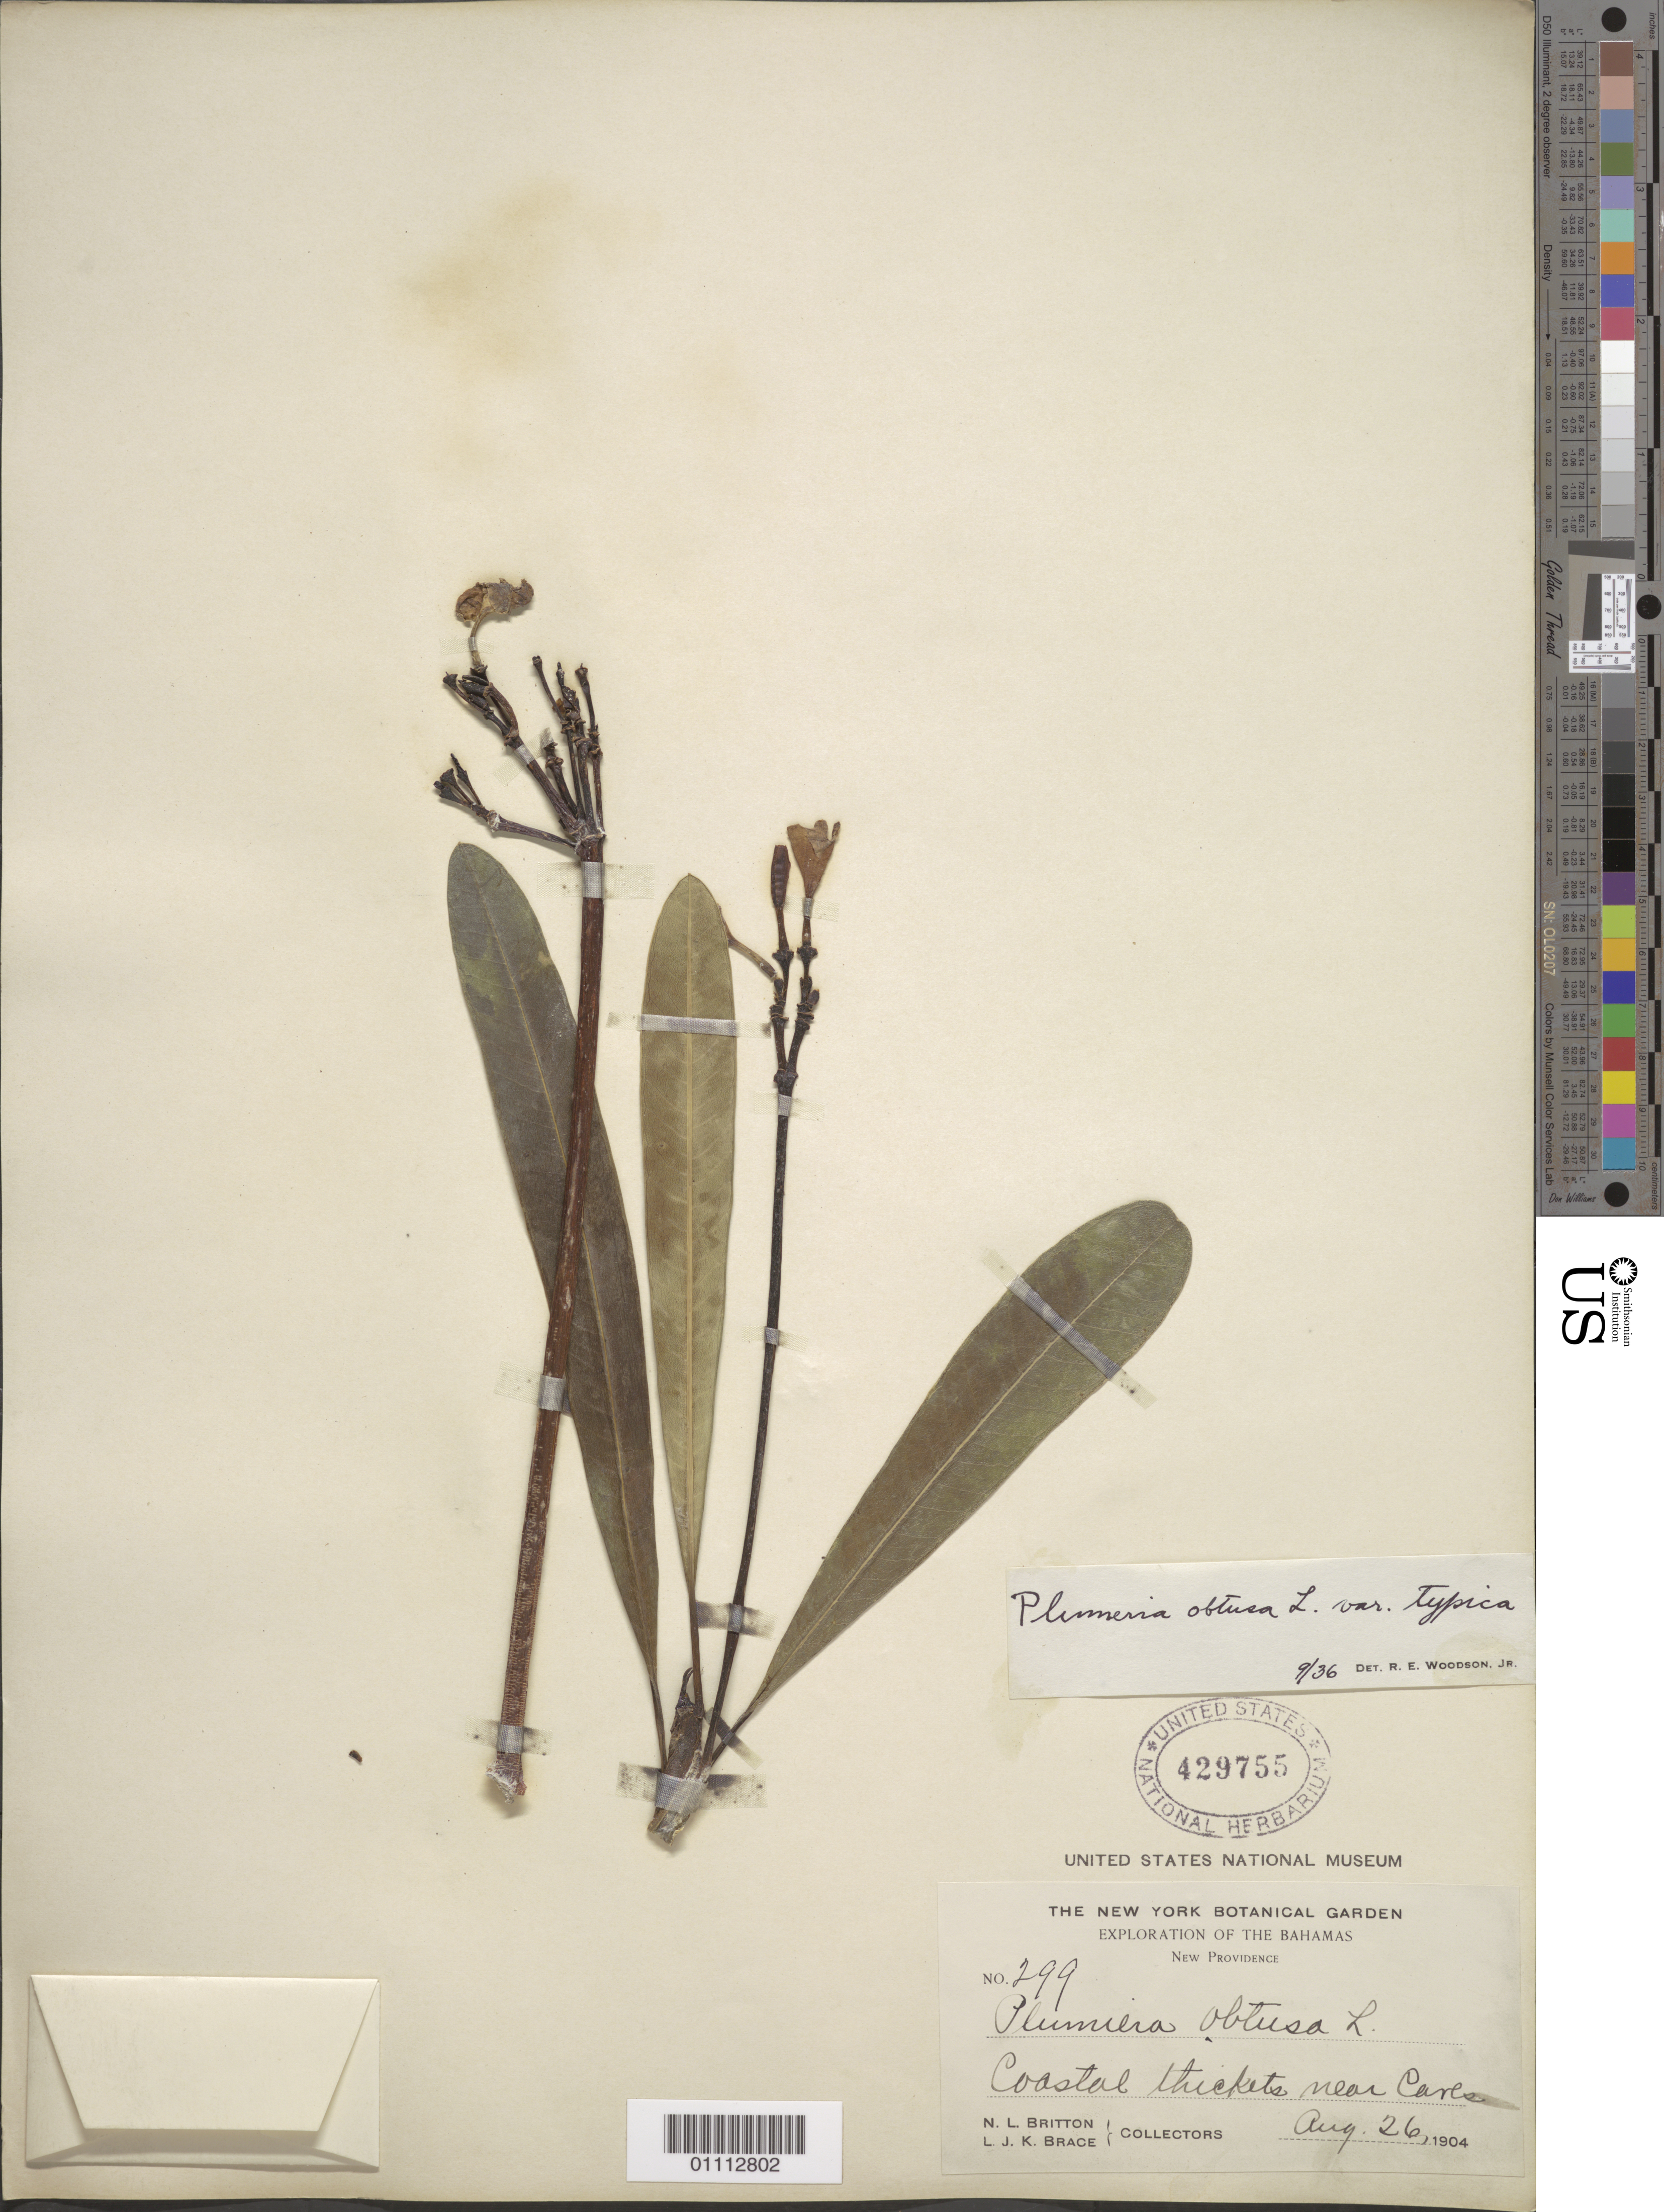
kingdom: Plantae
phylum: Tracheophyta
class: Magnoliopsida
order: Gentianales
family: Apocynaceae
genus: Plumeria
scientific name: Plumeria obtusa var. typica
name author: Woodson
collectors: N. Britton & L. J. K. Brace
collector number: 299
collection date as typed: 26 Aug 1904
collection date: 1904-08-26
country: Bahamas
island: New Providence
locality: Coastal thickets near caves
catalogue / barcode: US 429755